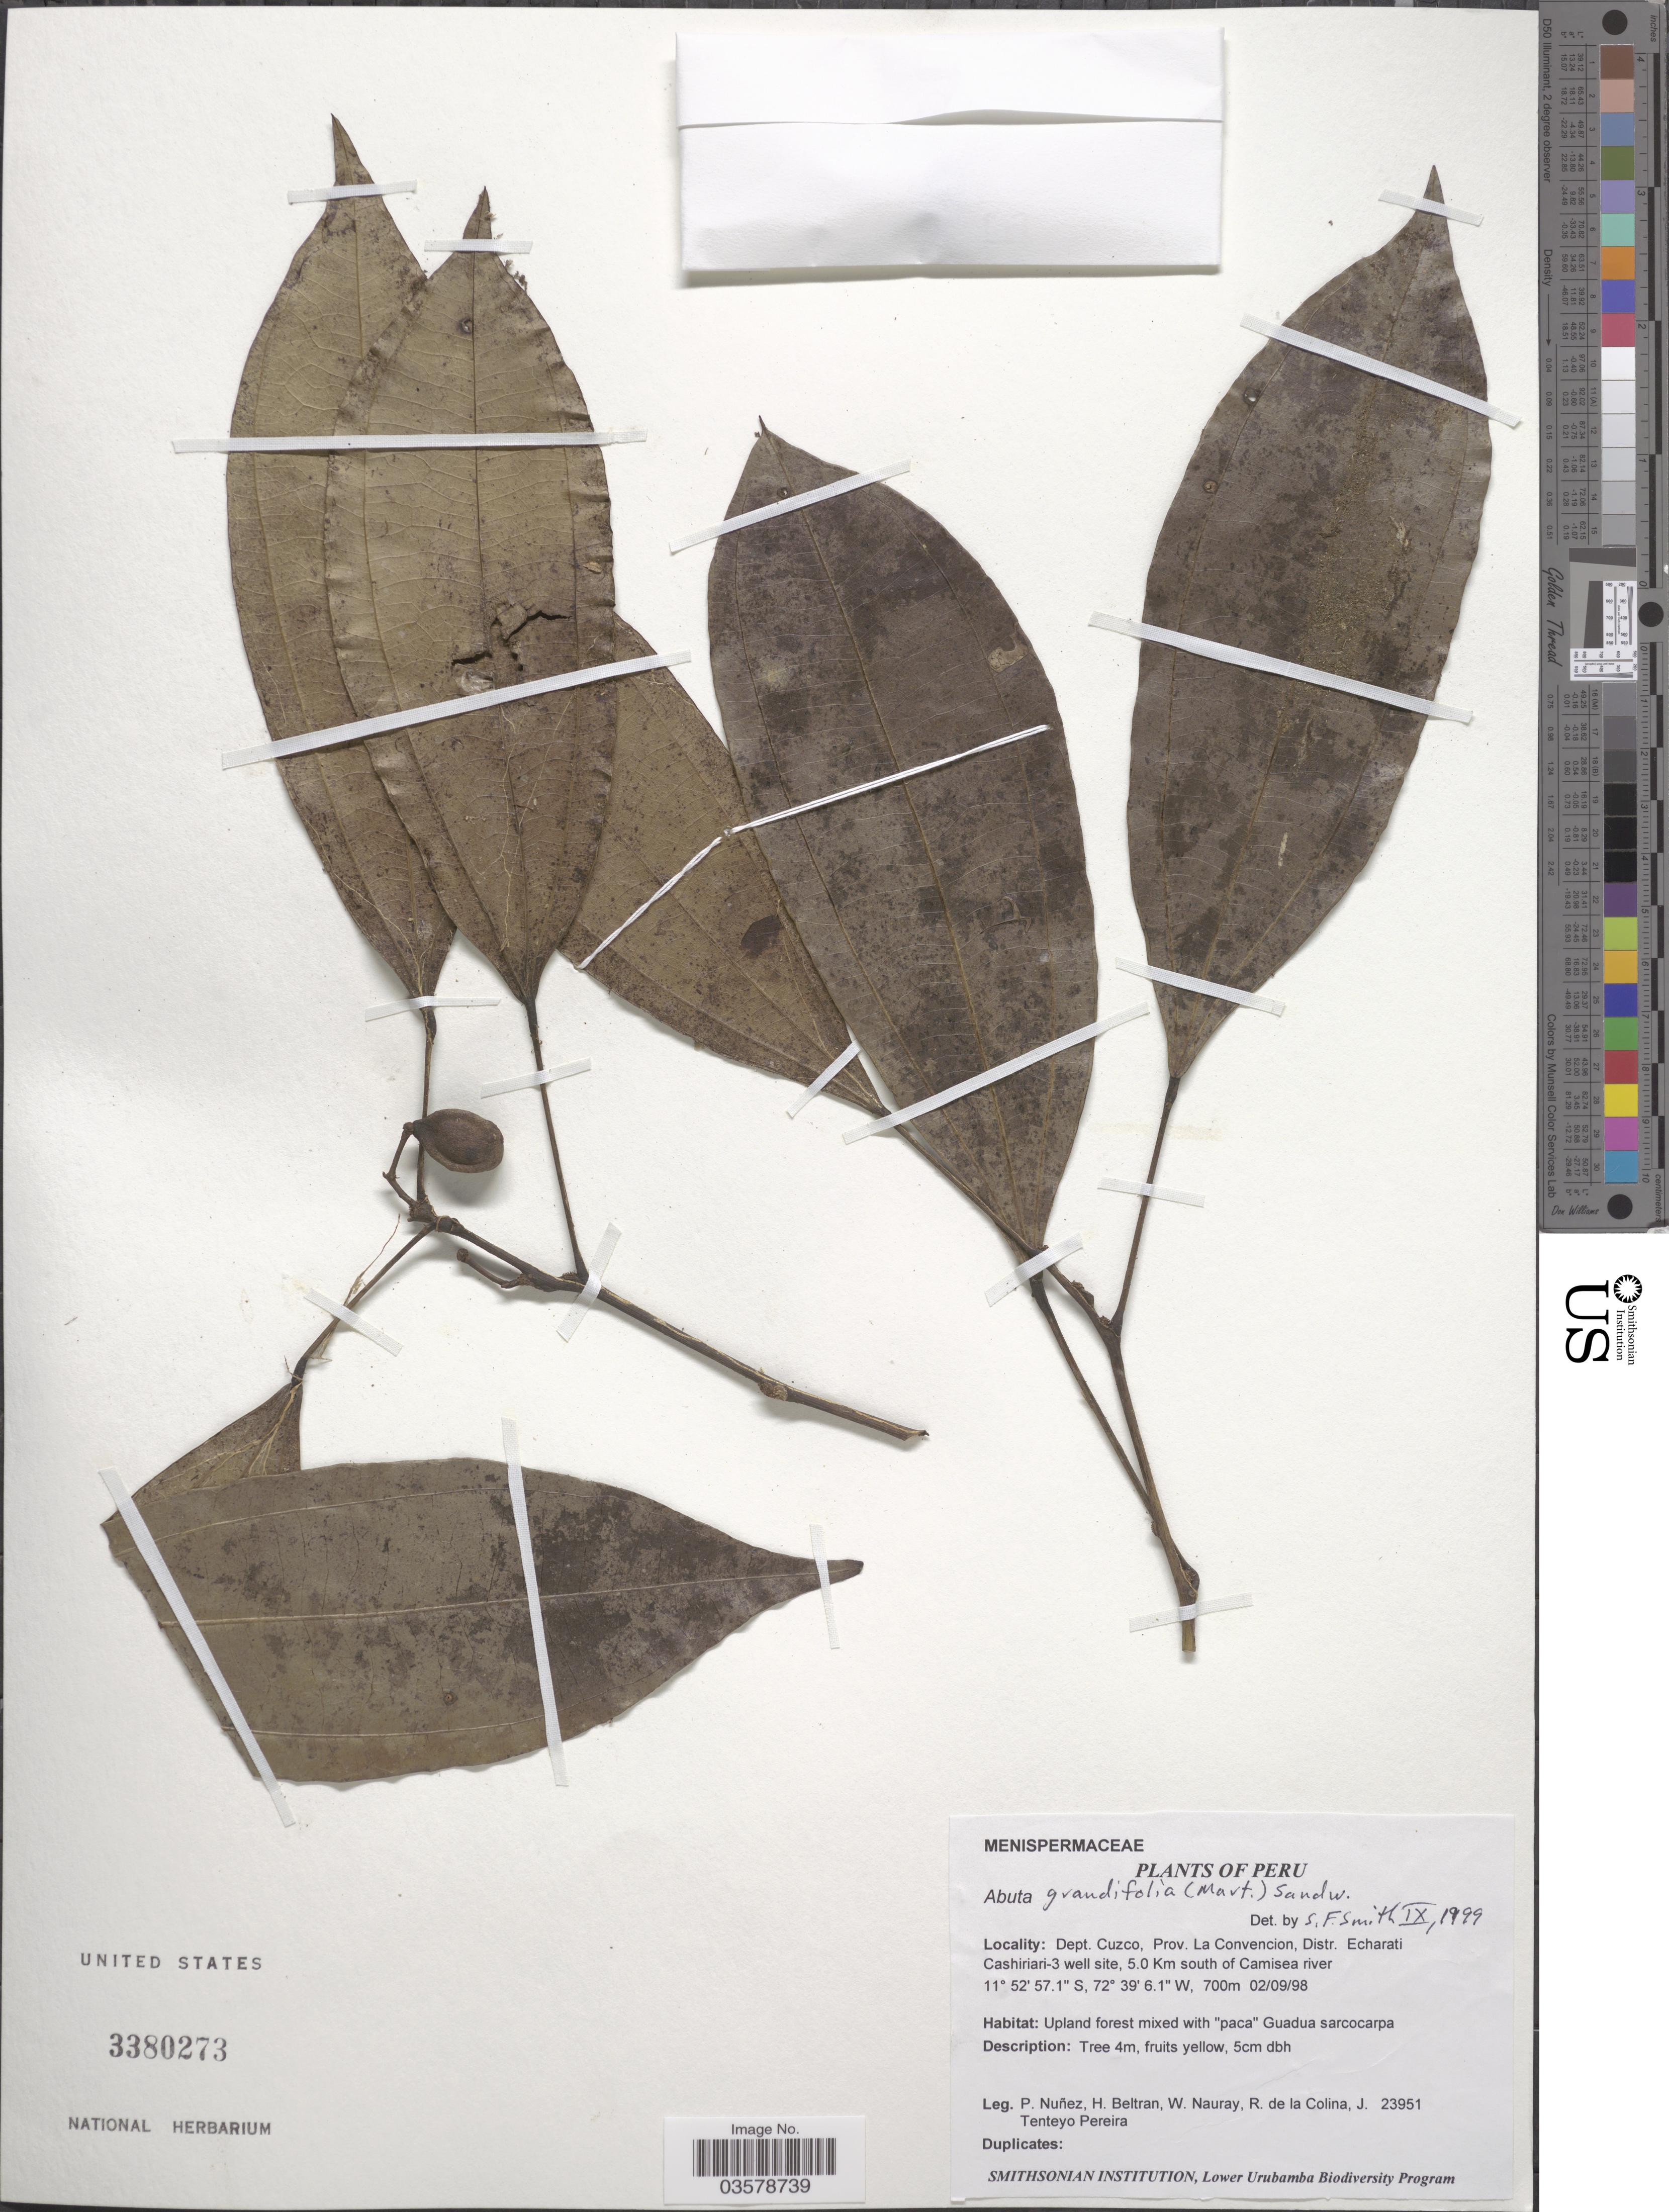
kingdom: Plantae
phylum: Tracheophyta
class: Magnoliopsida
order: Ranunculales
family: Menispermaceae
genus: Abuta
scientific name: Abuta grandifolia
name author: (Mart.) Sandwith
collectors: P. Nuñez V., H. Beltran, W. Nauray, R. Colina & J. T. Pereira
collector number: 23951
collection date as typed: Transcribed d/m/y: 2/9/98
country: Peru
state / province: Cusco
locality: Dept. Cuzco, Prov. La Convencion, Distr. Echarati Cashiriari-3 well site, 5.0 Km south of Camisea river.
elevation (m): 700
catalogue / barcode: US 3380273